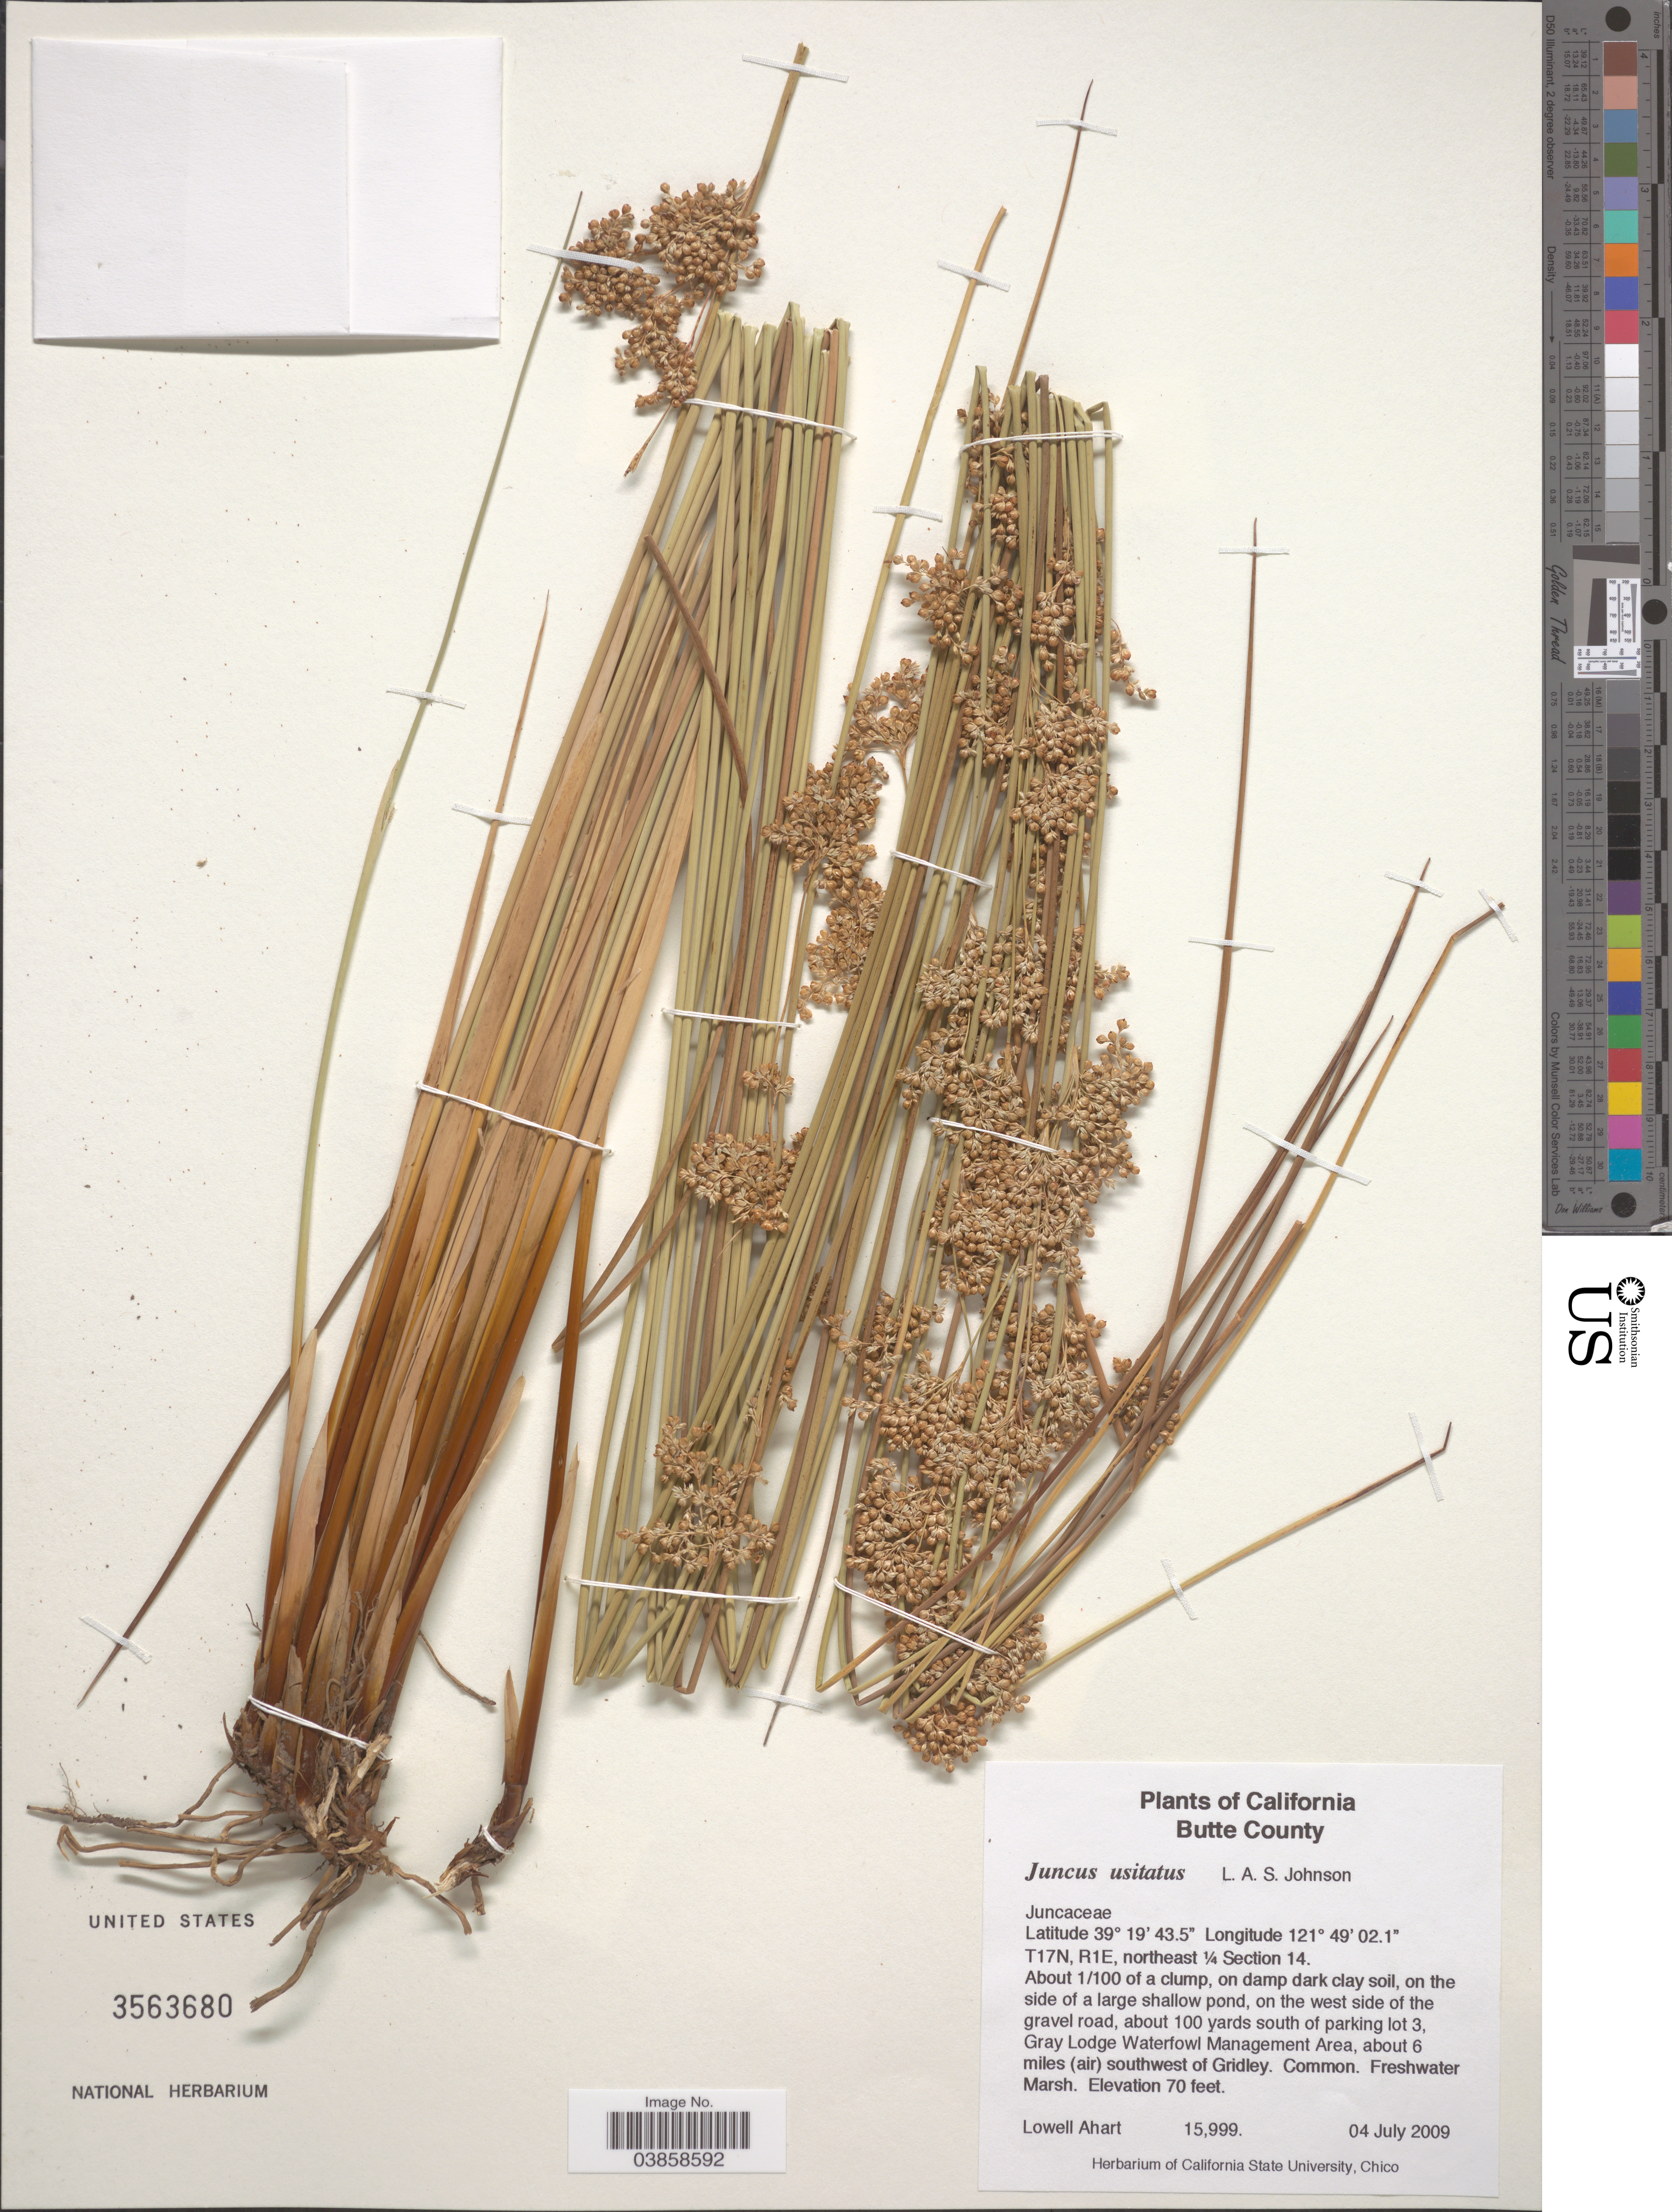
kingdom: Plantae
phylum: Tracheophyta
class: Liliopsida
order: Poales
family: Juncaceae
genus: Juncus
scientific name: Juncus usitatus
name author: L.A.S. Johnson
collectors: L. Ahart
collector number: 15999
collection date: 2009-07-04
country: United States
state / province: California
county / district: Butte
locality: Butte County. T17N, R1E, northeast ¼ Section 14. On the west side of the gravel road, about 100 yards south of parking lot 3, Gray Lodge Waterfowl Management Area, about 6 miles (air) southwest of Gridley.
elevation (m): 21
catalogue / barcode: US 3563680